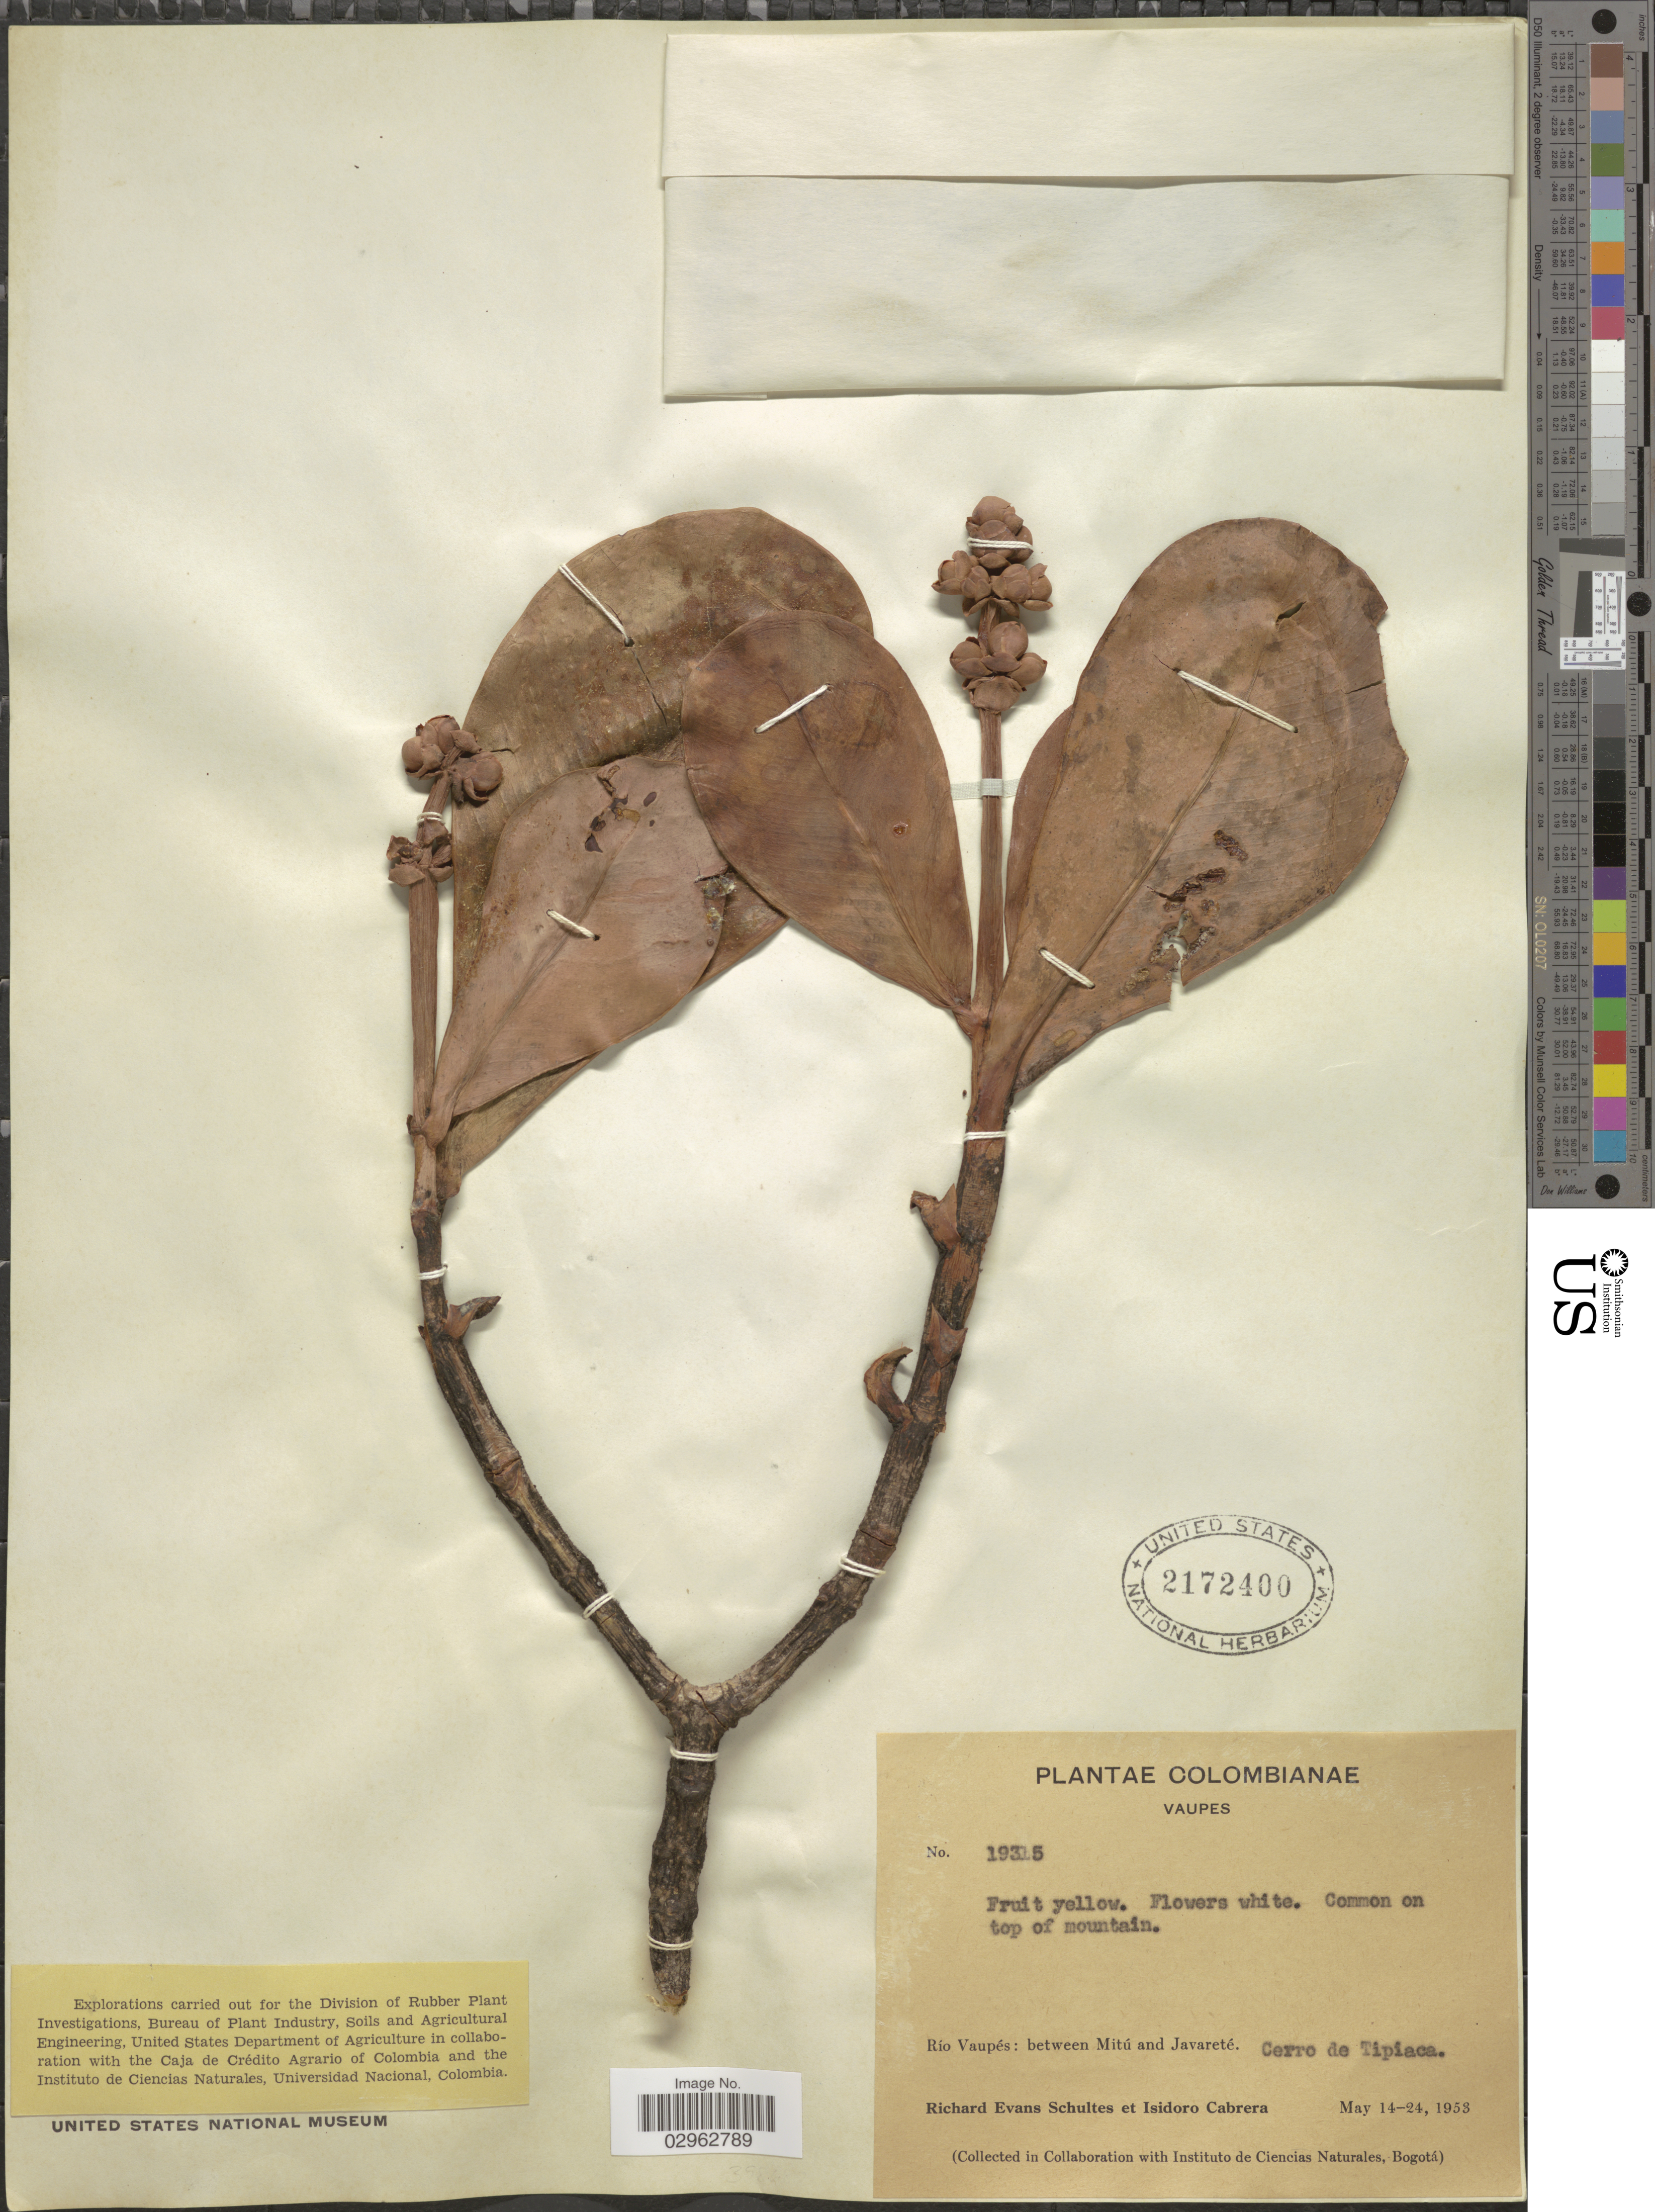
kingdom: Plantae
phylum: Tracheophyta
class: Magnoliopsida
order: Malpighiales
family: Clusiaceae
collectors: R. E. Schultes & I. Cabrera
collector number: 19315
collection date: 1953-05-14/1953-05-24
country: Colombia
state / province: Vaupés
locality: Río Vaupés: between Mitú and Javareté. Cerro de Tipiaca.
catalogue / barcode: US 2172400